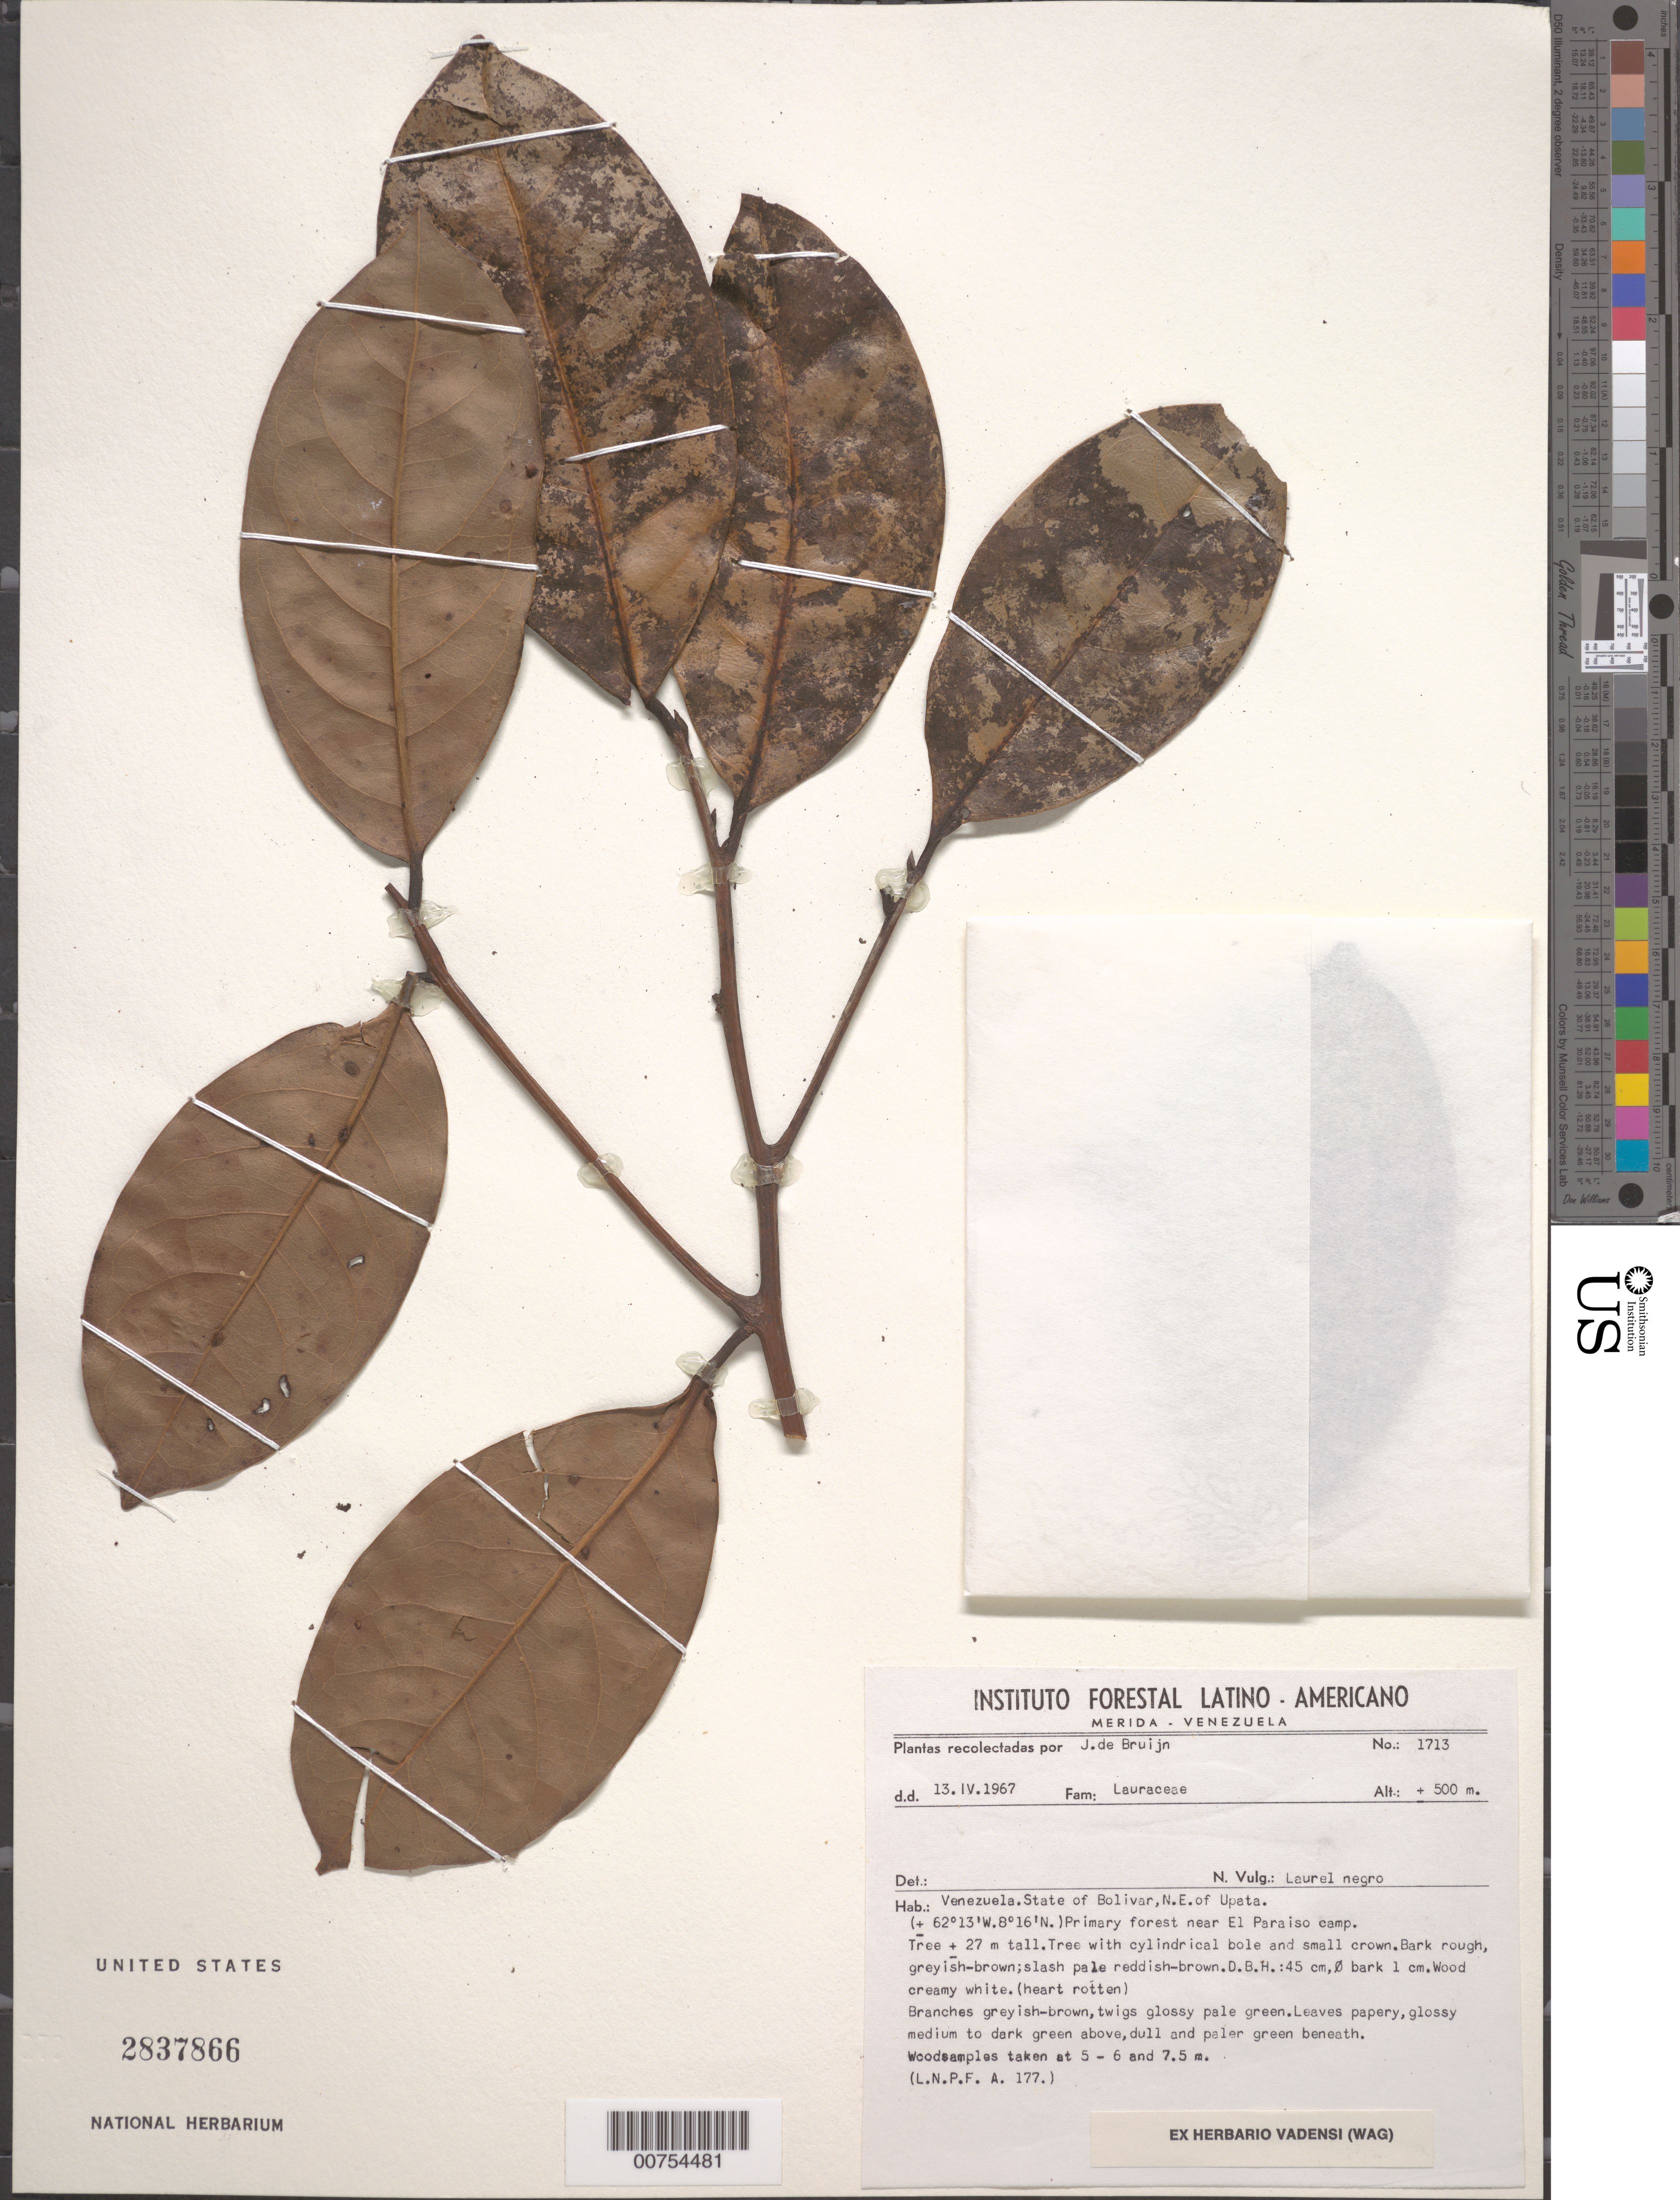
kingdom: Plantae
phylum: Tracheophyta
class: Magnoliopsida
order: Laurales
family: Lauraceae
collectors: J. Bruijn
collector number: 1713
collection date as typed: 13-Apr-67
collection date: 1967-04-13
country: Venezuela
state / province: Bolívar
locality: Upata, NE of, near El Paraiso camp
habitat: Primary forest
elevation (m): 500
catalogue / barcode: US 2837866